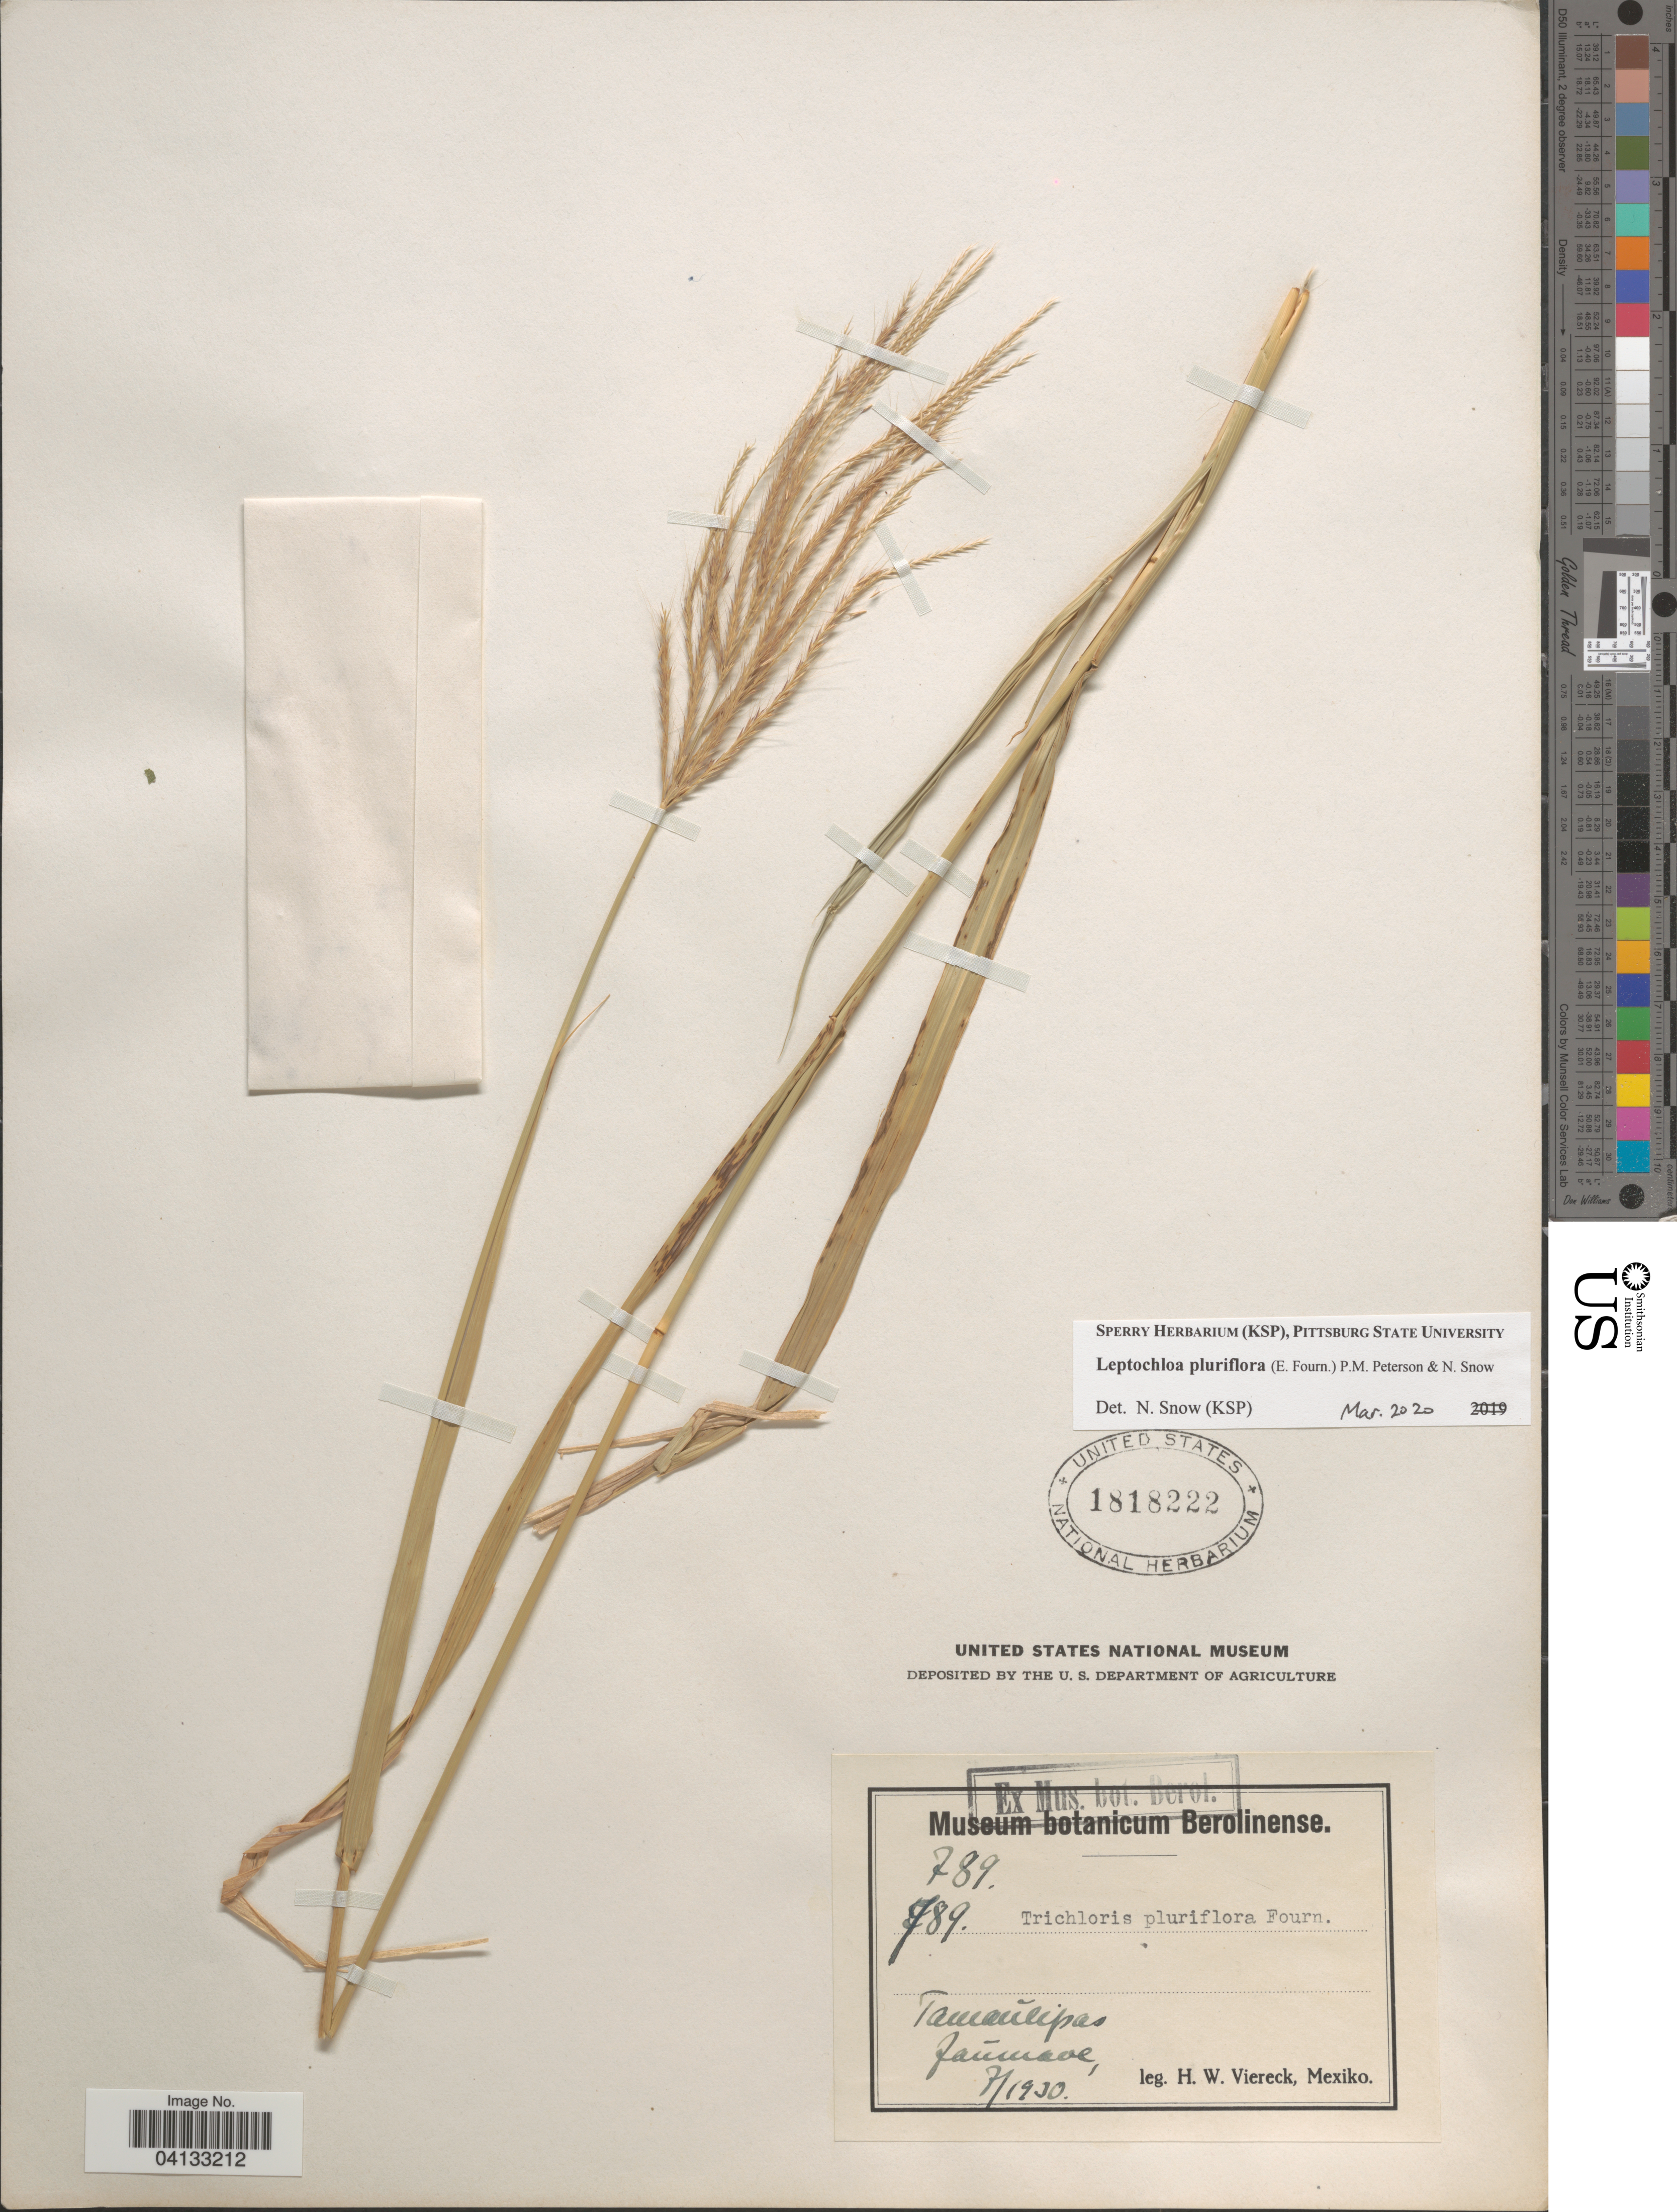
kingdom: Plantae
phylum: Tracheophyta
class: Liliopsida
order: Poales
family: Poaceae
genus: Leptochloa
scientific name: Leptochloa pluriflora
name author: (E. Fourn.) P.M. Peterson & N. Snow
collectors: H. W. Viereck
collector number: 789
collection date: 1930-07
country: Mexico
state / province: Tamaulipas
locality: Faumave [interpreted].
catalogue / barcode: US 1818222